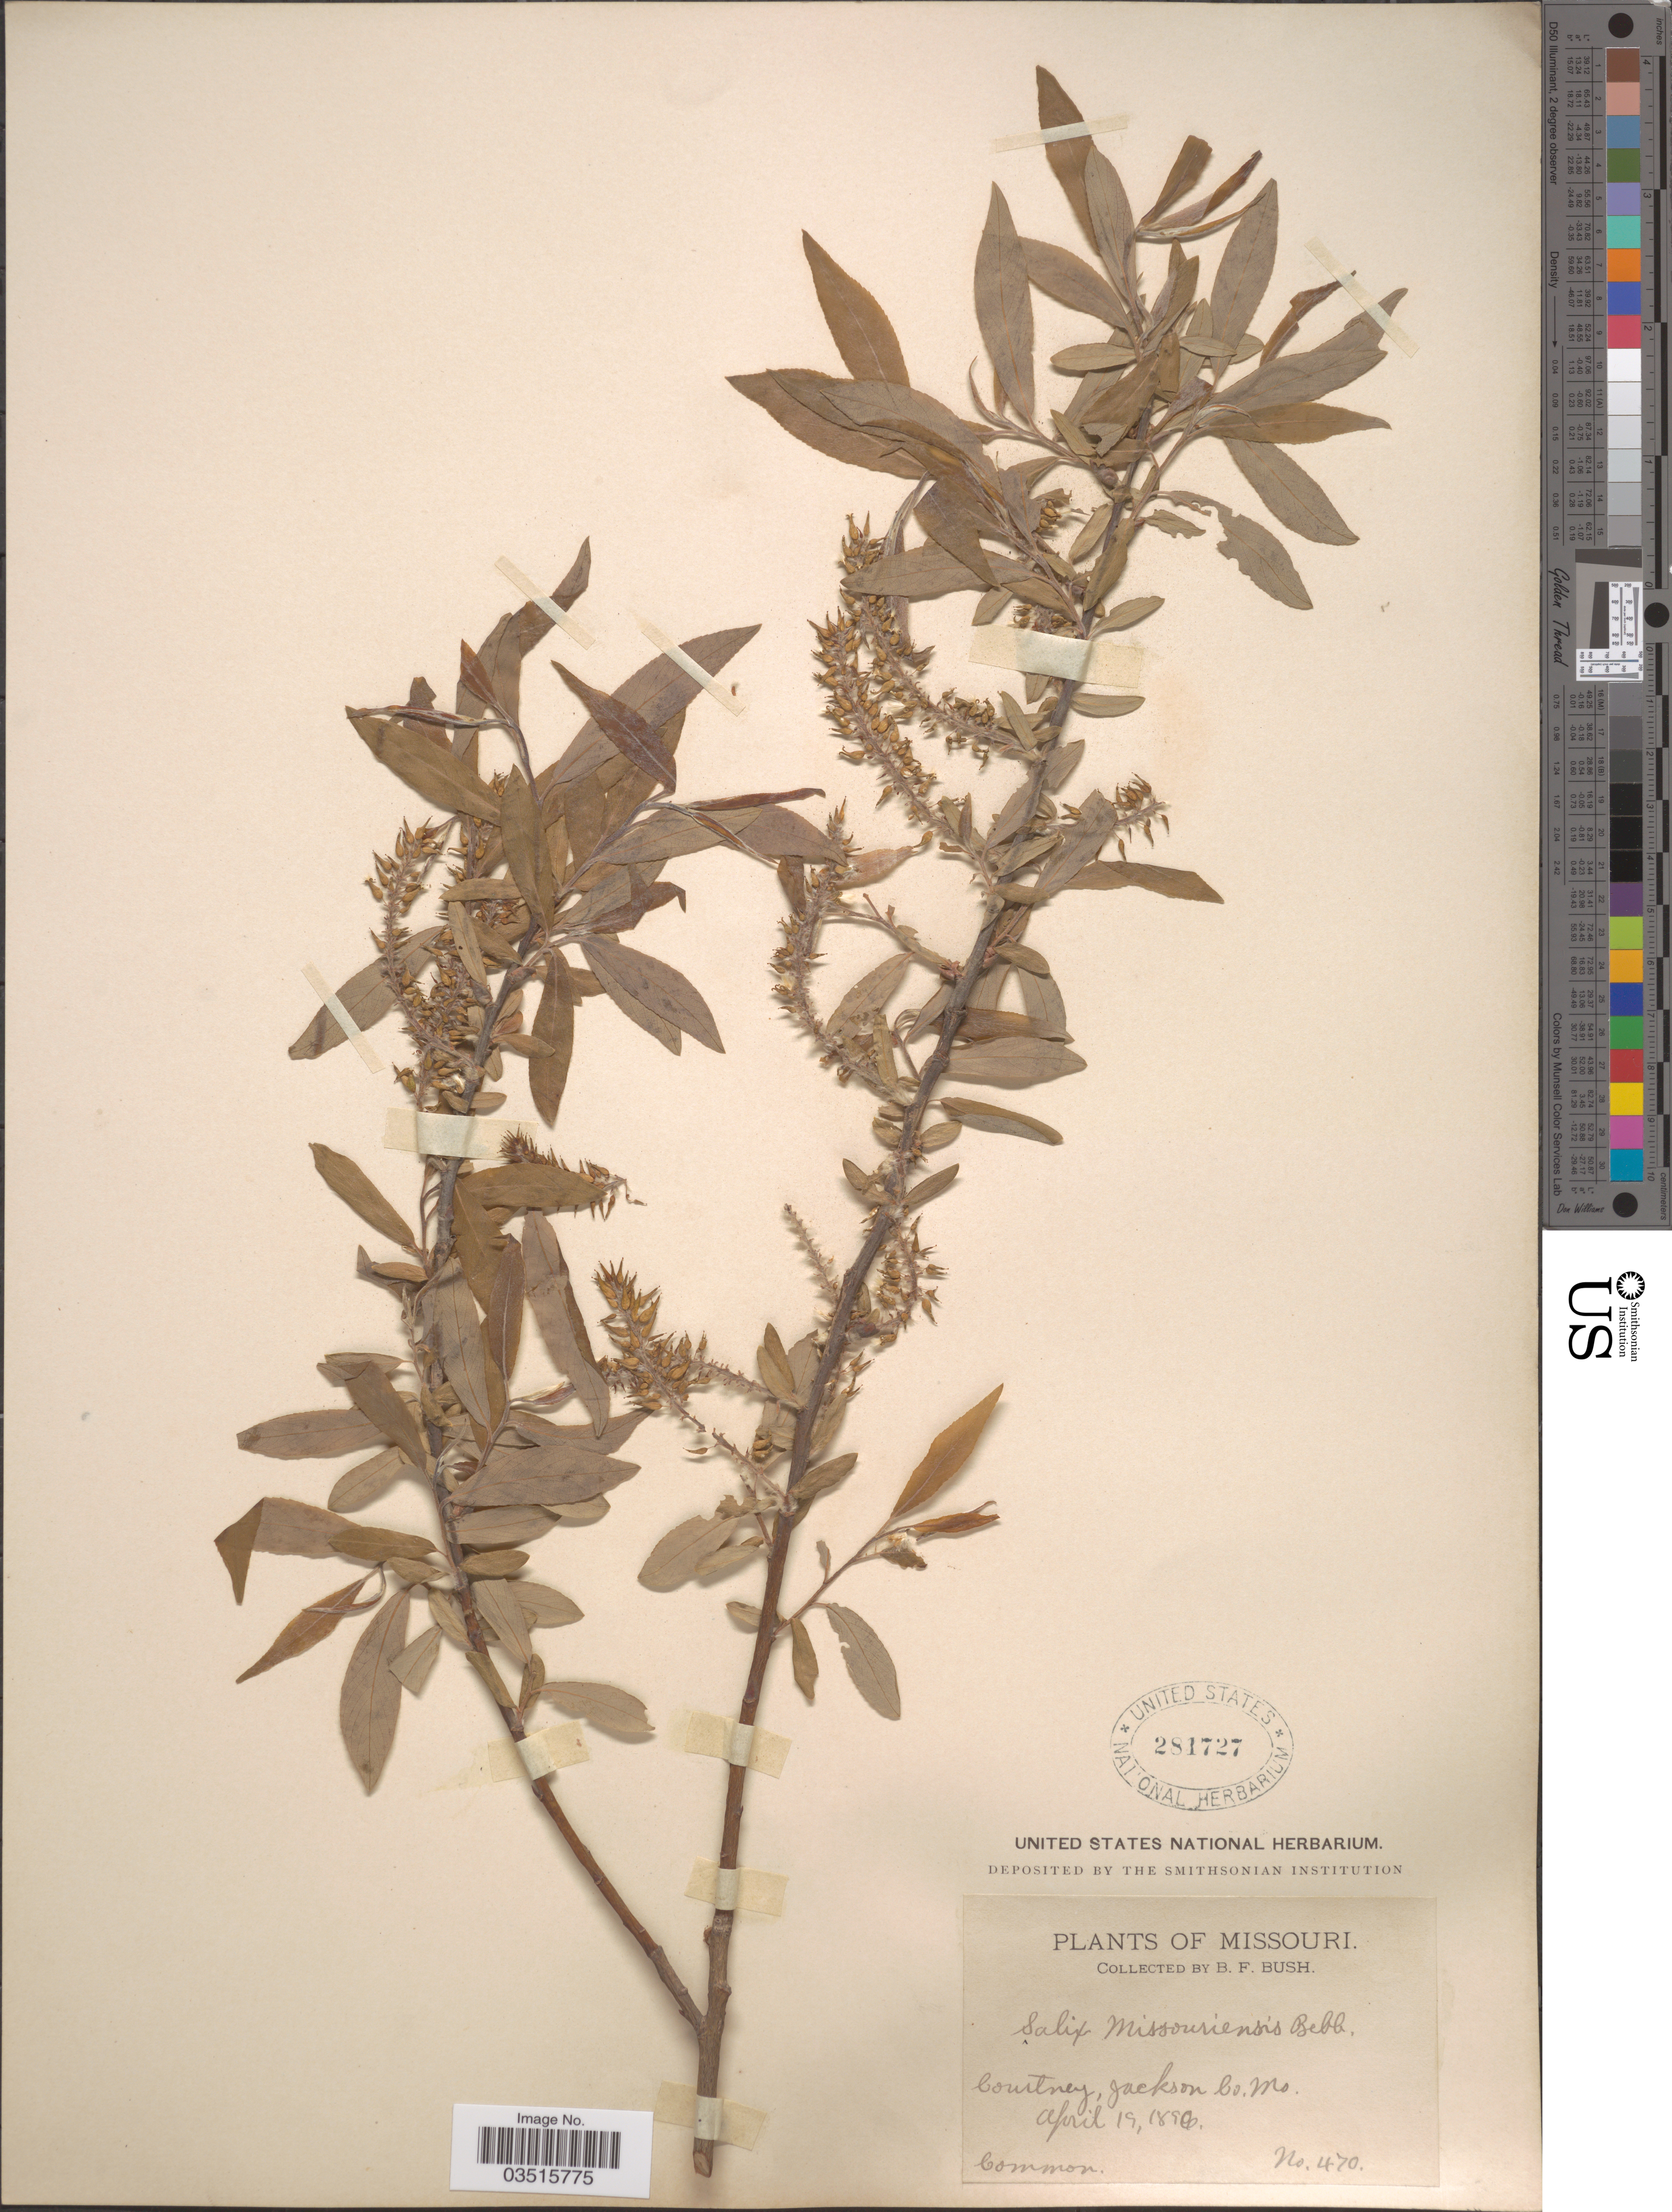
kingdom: Plantae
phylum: Tracheophyta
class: Magnoliopsida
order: Malpighiales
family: Salicaceae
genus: Salix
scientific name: Salix missouriensis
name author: Bebb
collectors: B. F. Bush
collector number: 470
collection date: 1896-04-19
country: United States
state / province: Missouri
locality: Courtney, Jackson Co.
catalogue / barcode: US 281727